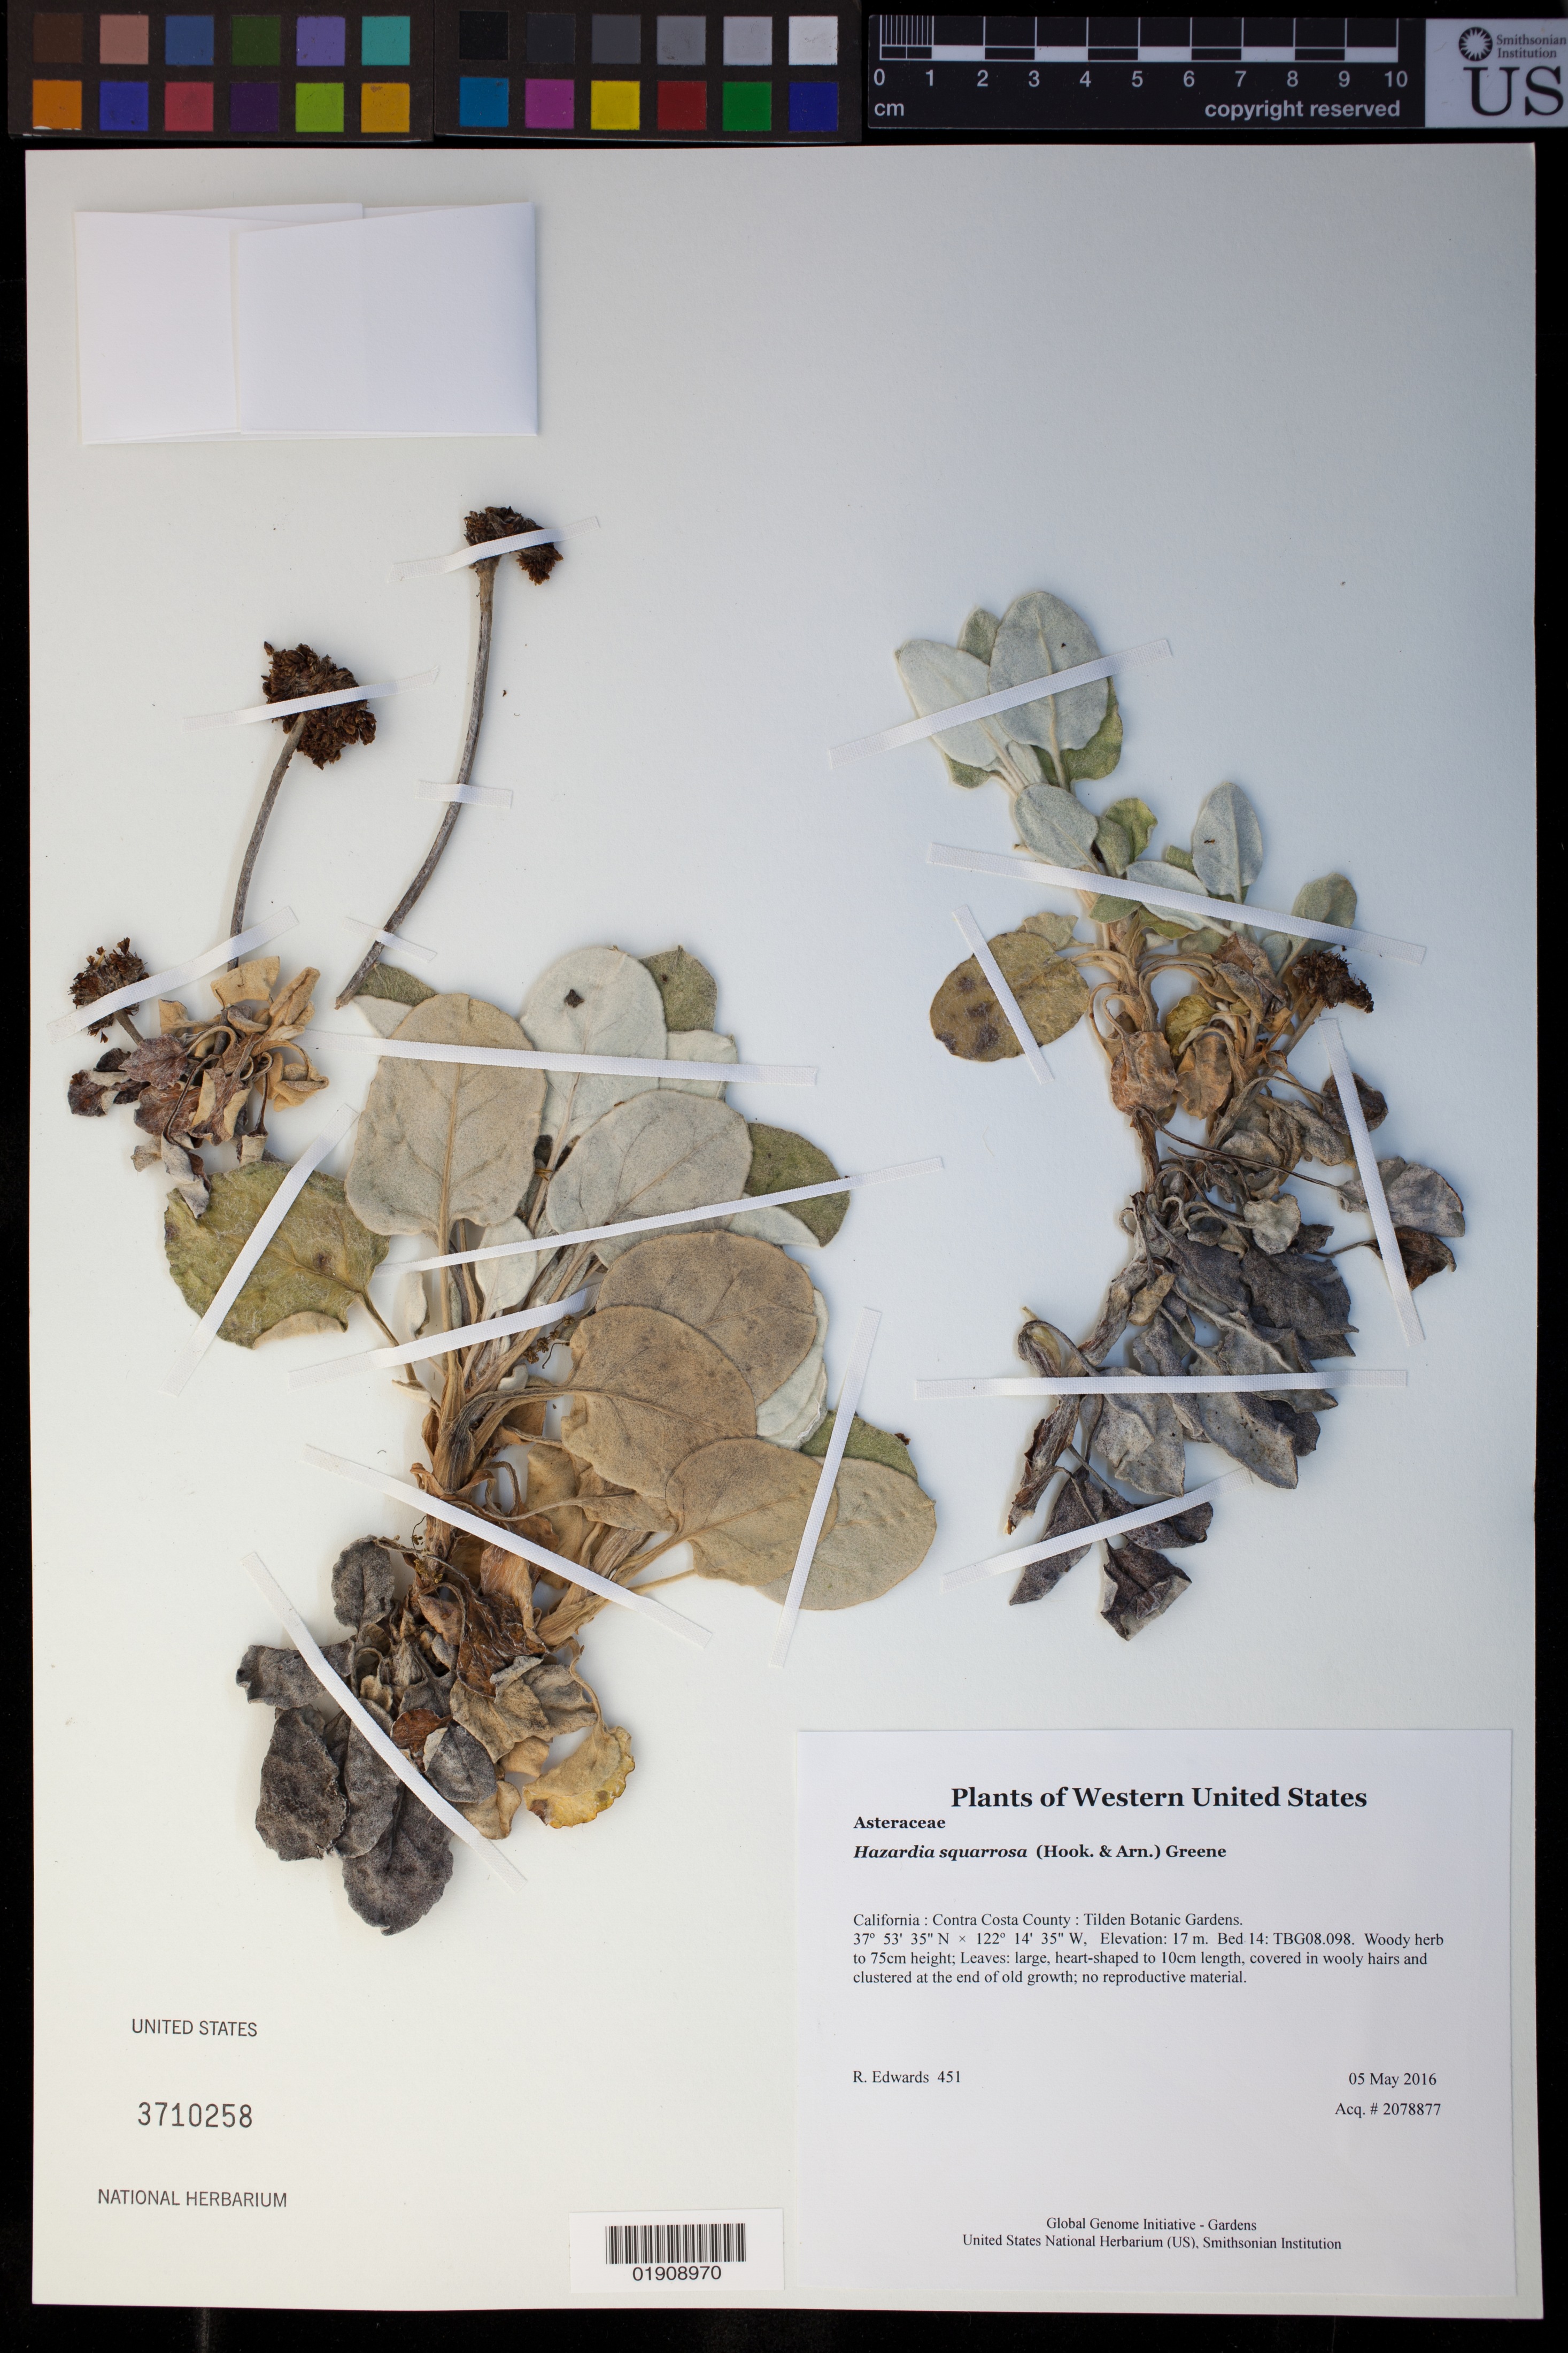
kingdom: Plantae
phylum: Tracheophyta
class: Magnoliopsida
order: Asterales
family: Asteraceae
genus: Hazardia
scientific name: Hazardia squarrosa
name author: (Hook. & Arn.) Greene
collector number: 451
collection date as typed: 5 May 2016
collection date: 2016-05-05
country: United States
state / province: California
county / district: Contra Costa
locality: Tilden Botanic Gardens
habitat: Bed 14: TBG08.098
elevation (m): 17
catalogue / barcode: US 3710258